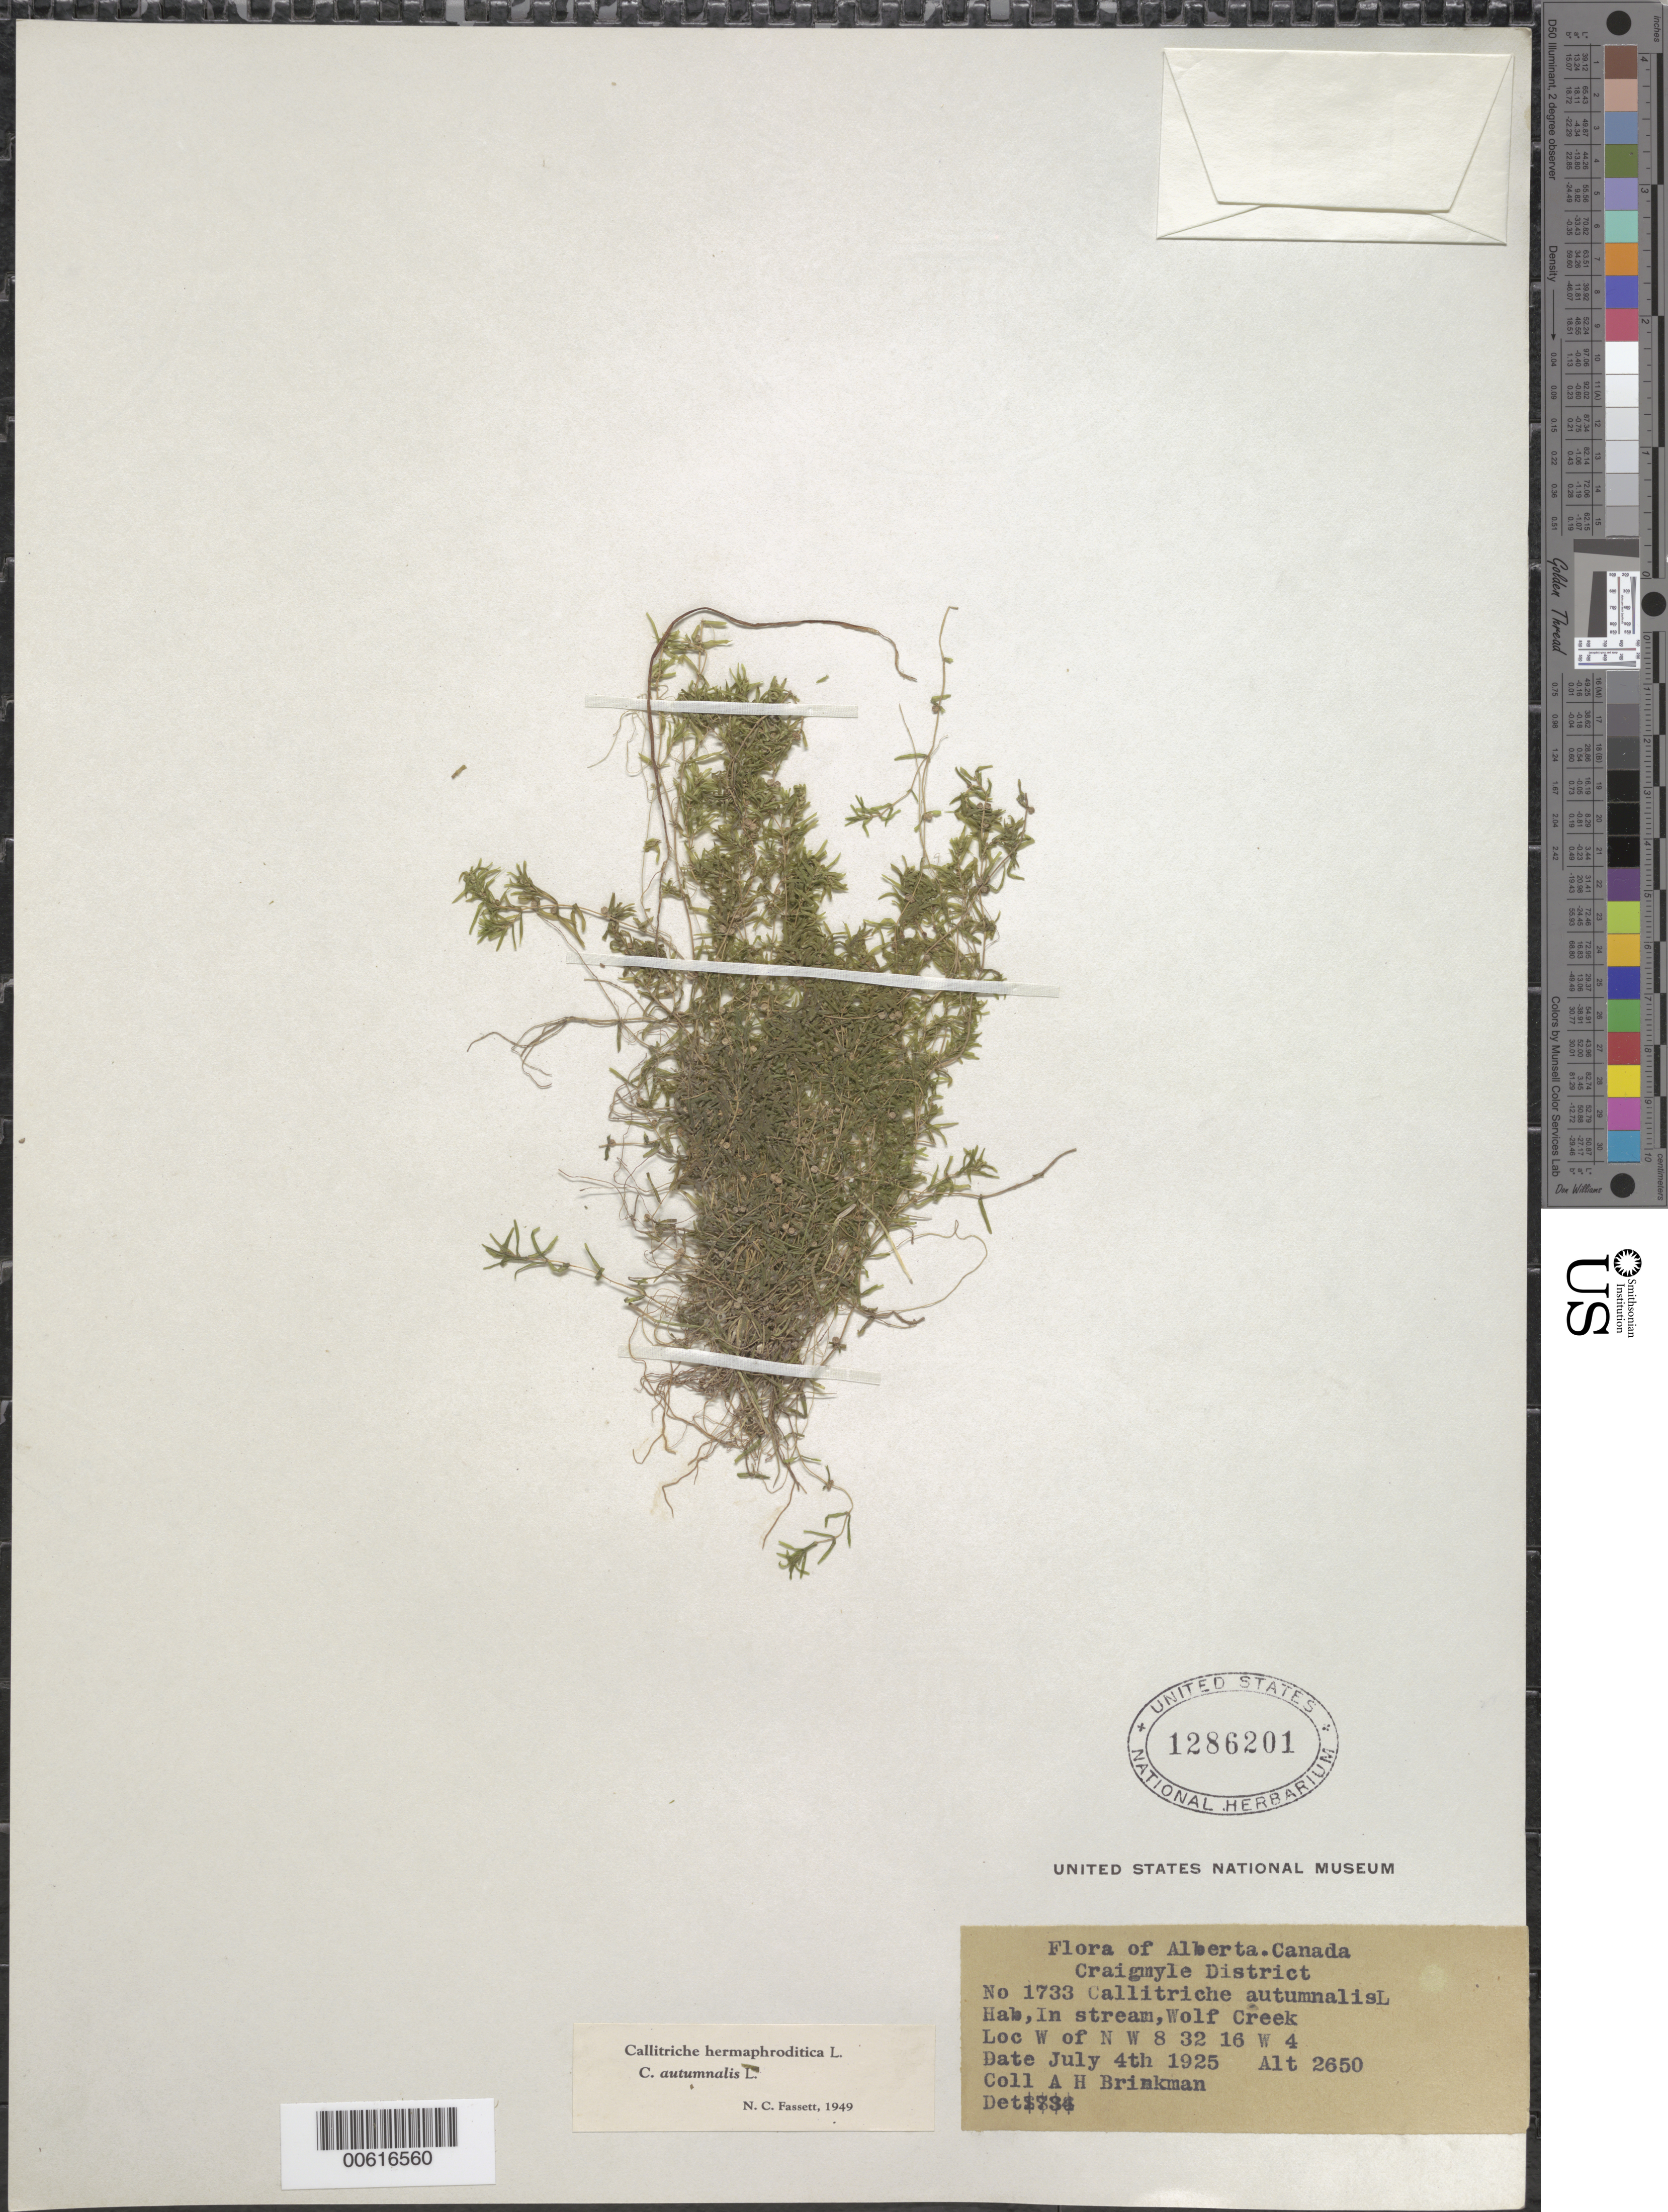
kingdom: Plantae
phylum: Tracheophyta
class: Magnoliopsida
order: Lamiales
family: Plantaginaceae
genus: Callitriche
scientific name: Callitriche hermaphroditica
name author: L.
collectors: A. Brinkman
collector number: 1733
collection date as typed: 04 Jul 1925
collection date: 1925-07-04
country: Canada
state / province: Alberta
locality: Craigmyle Dist., Wolf Creek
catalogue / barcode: US 1286201